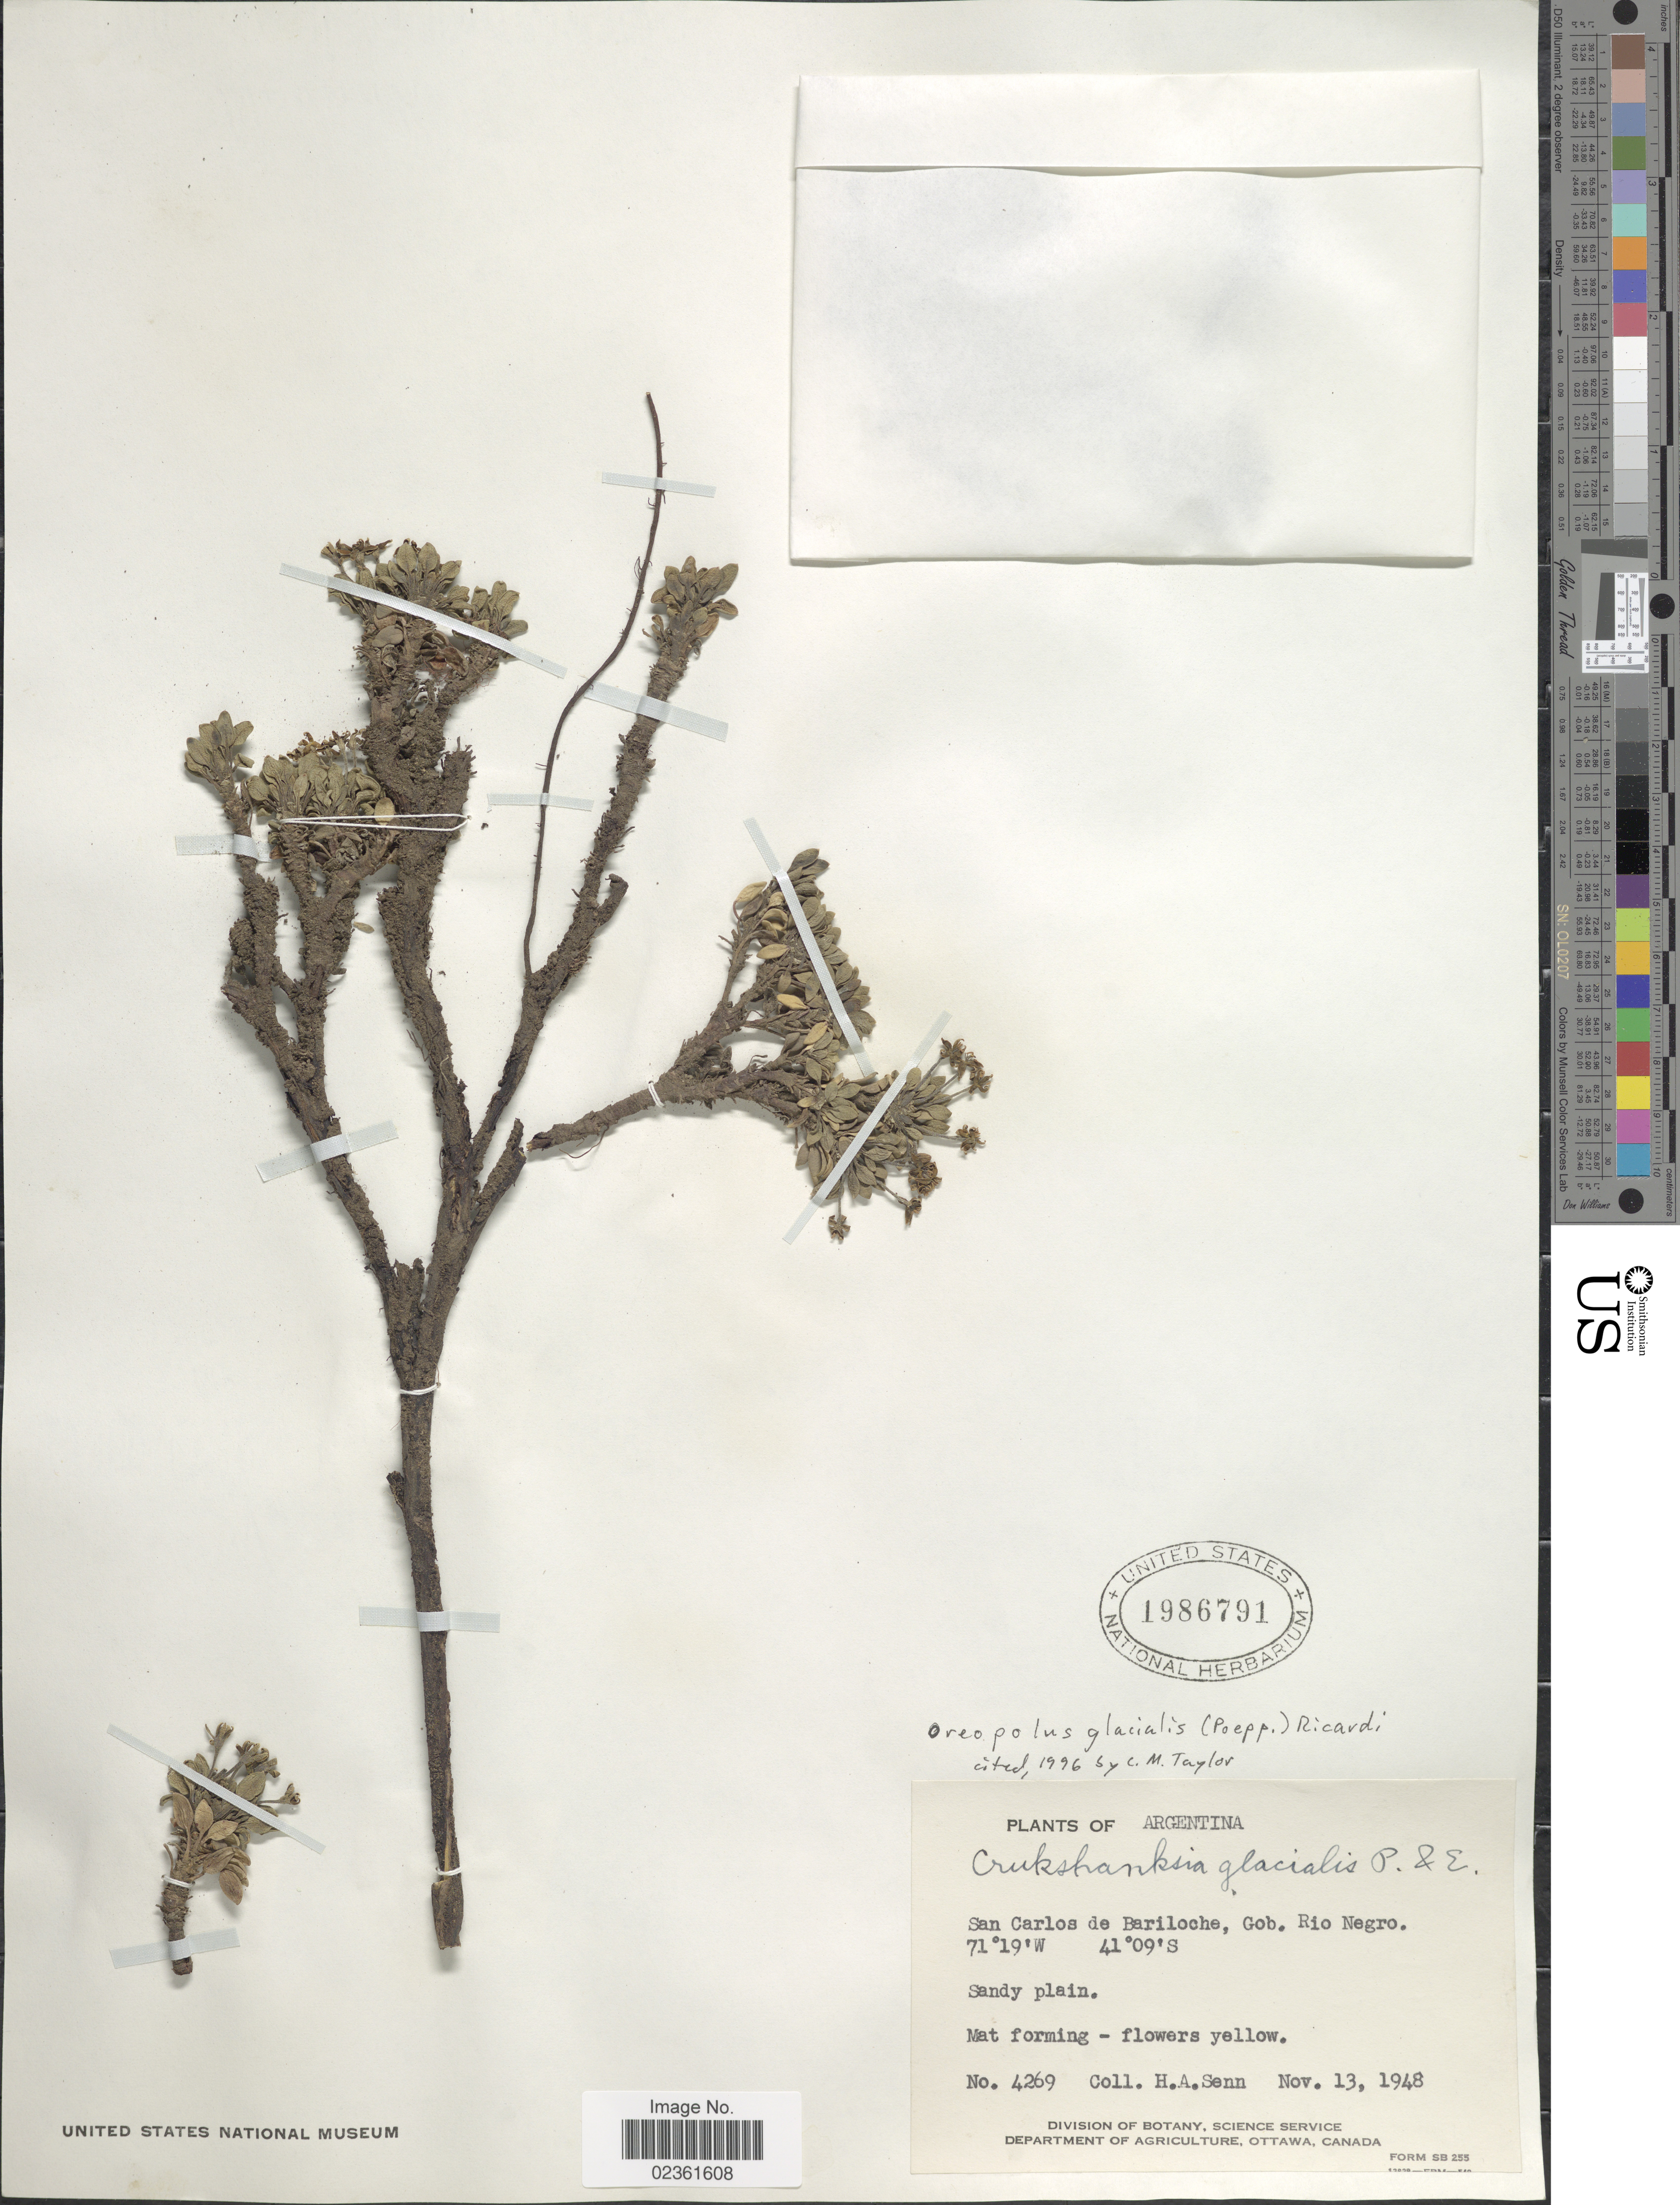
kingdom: Plantae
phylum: Tracheophyta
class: Magnoliopsida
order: Gentianales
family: Rubiaceae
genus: Oreopolus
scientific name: Oreopolus glacialis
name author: (Poepp.) Ricardi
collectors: H. Senn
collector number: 4269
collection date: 1948-11-13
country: Argentina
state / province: Rio Negro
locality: San Carlos de Bariloche, Gob. Rio Negro, sandy plain.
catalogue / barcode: US 1986791